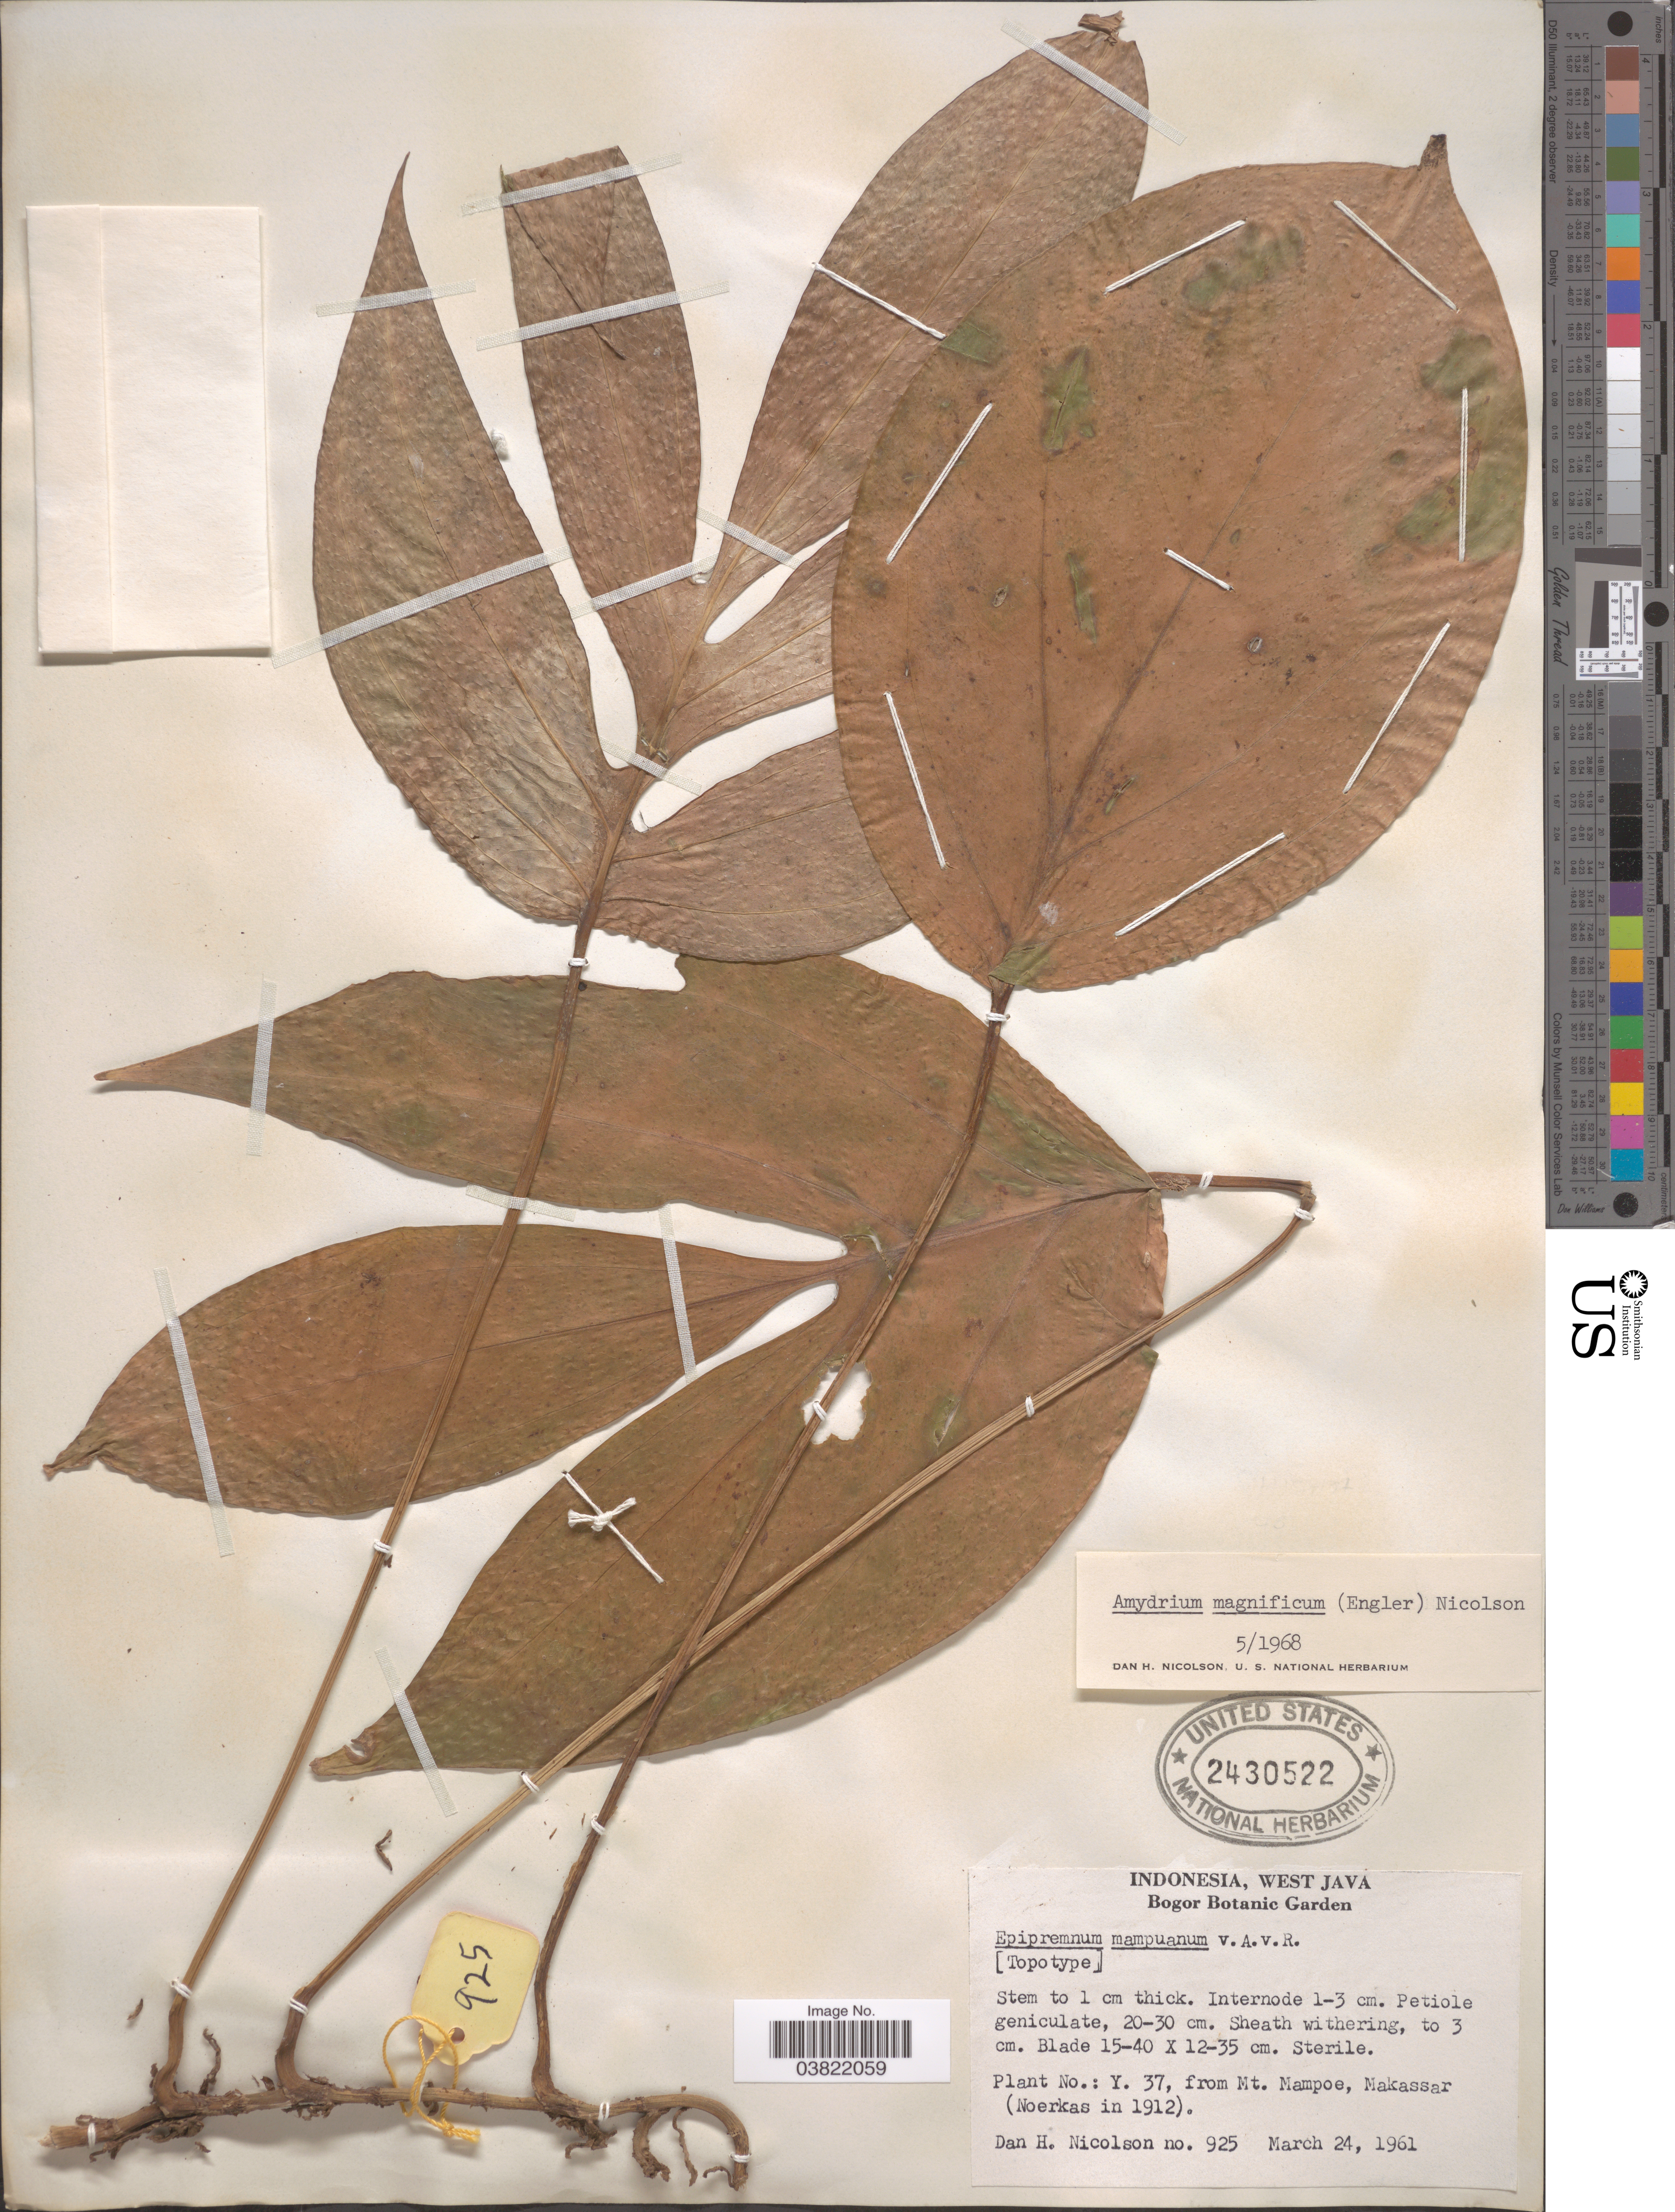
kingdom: Plantae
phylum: Tracheophyta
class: Liliopsida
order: Alismatales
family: Araceae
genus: Amydrium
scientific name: Amydrium magnificum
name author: (Engl.) Nicolson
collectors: D. H. Nicolson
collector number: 925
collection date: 1961-03-24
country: Indonesia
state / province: Java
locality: West Java, Bogor Botanic Garden.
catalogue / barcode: US 2430522